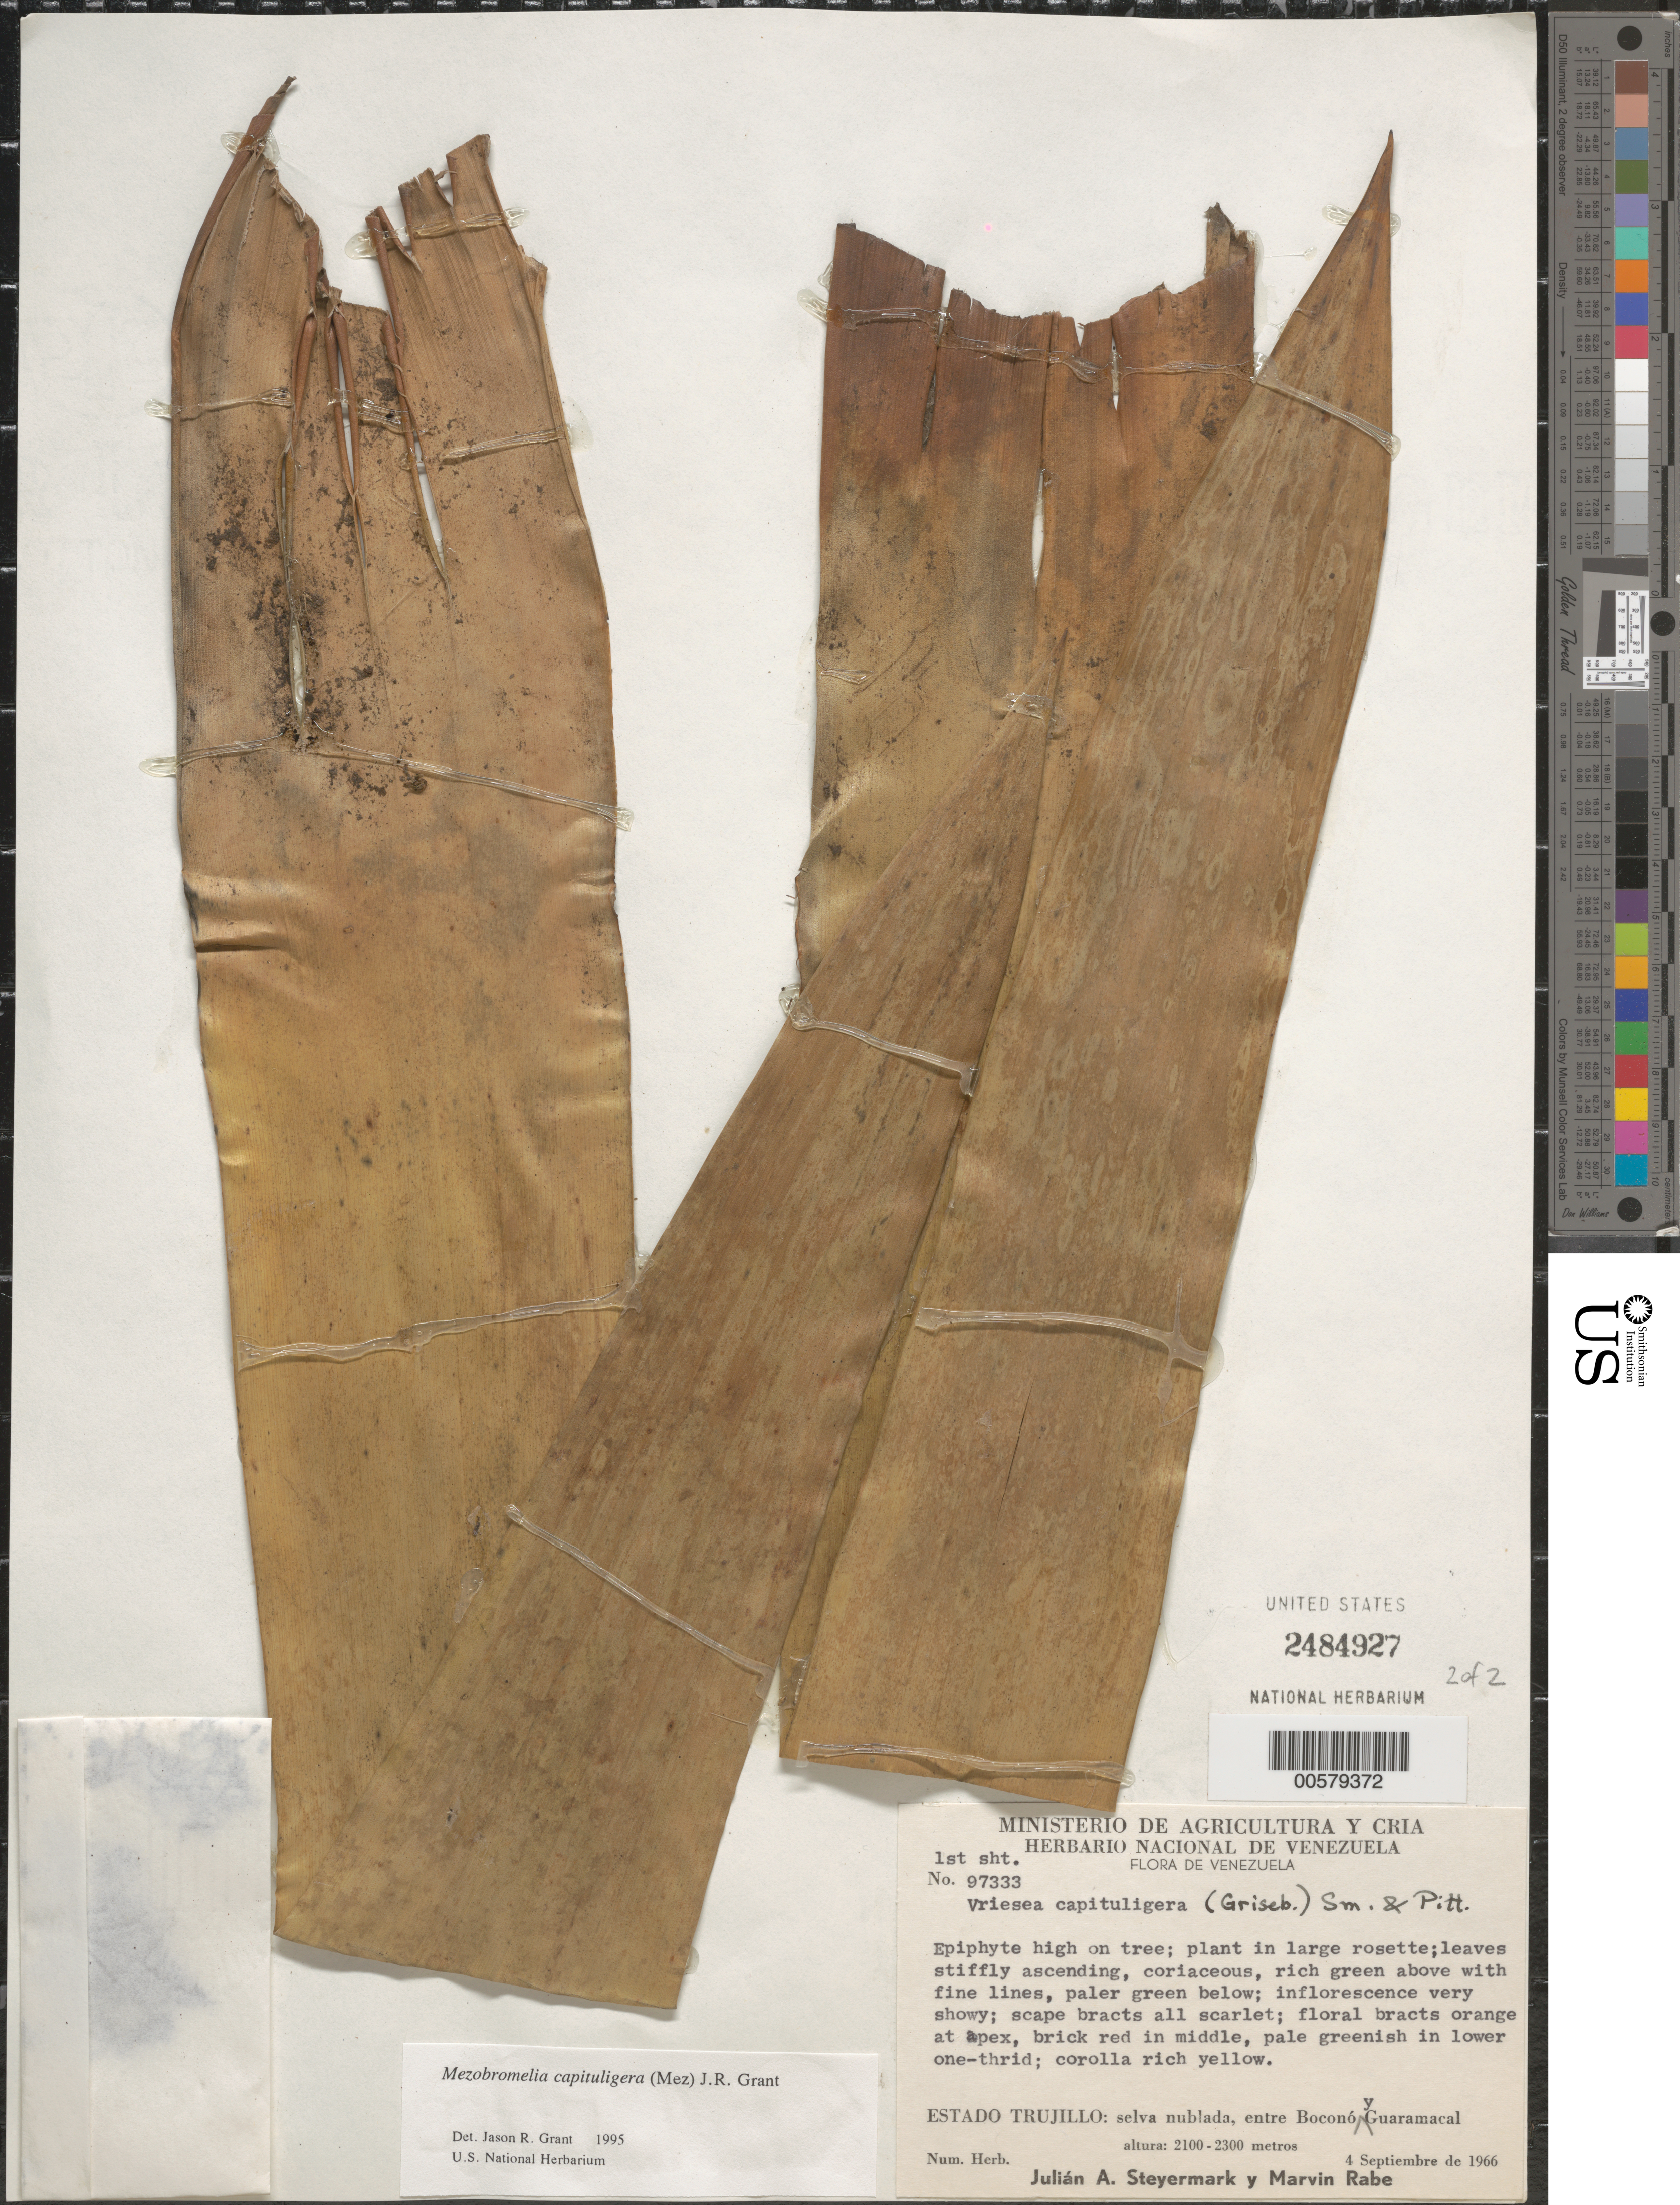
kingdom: Plantae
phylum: Tracheophyta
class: Liliopsida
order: Poales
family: Bromeliaceae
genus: Mezobromelia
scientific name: Mezobromelia capituligera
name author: (Griseb.) J.R. Grant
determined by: Grant, J. R., (SWITZERLAND)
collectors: J. Steyermark & M. Rabe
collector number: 97333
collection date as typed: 04 Sep 1966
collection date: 1966-09-04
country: Venezuela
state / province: Trujillo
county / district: Boconó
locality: Entre Boconó y Guaramacal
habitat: Selva nublada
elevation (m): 2100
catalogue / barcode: US 2482927